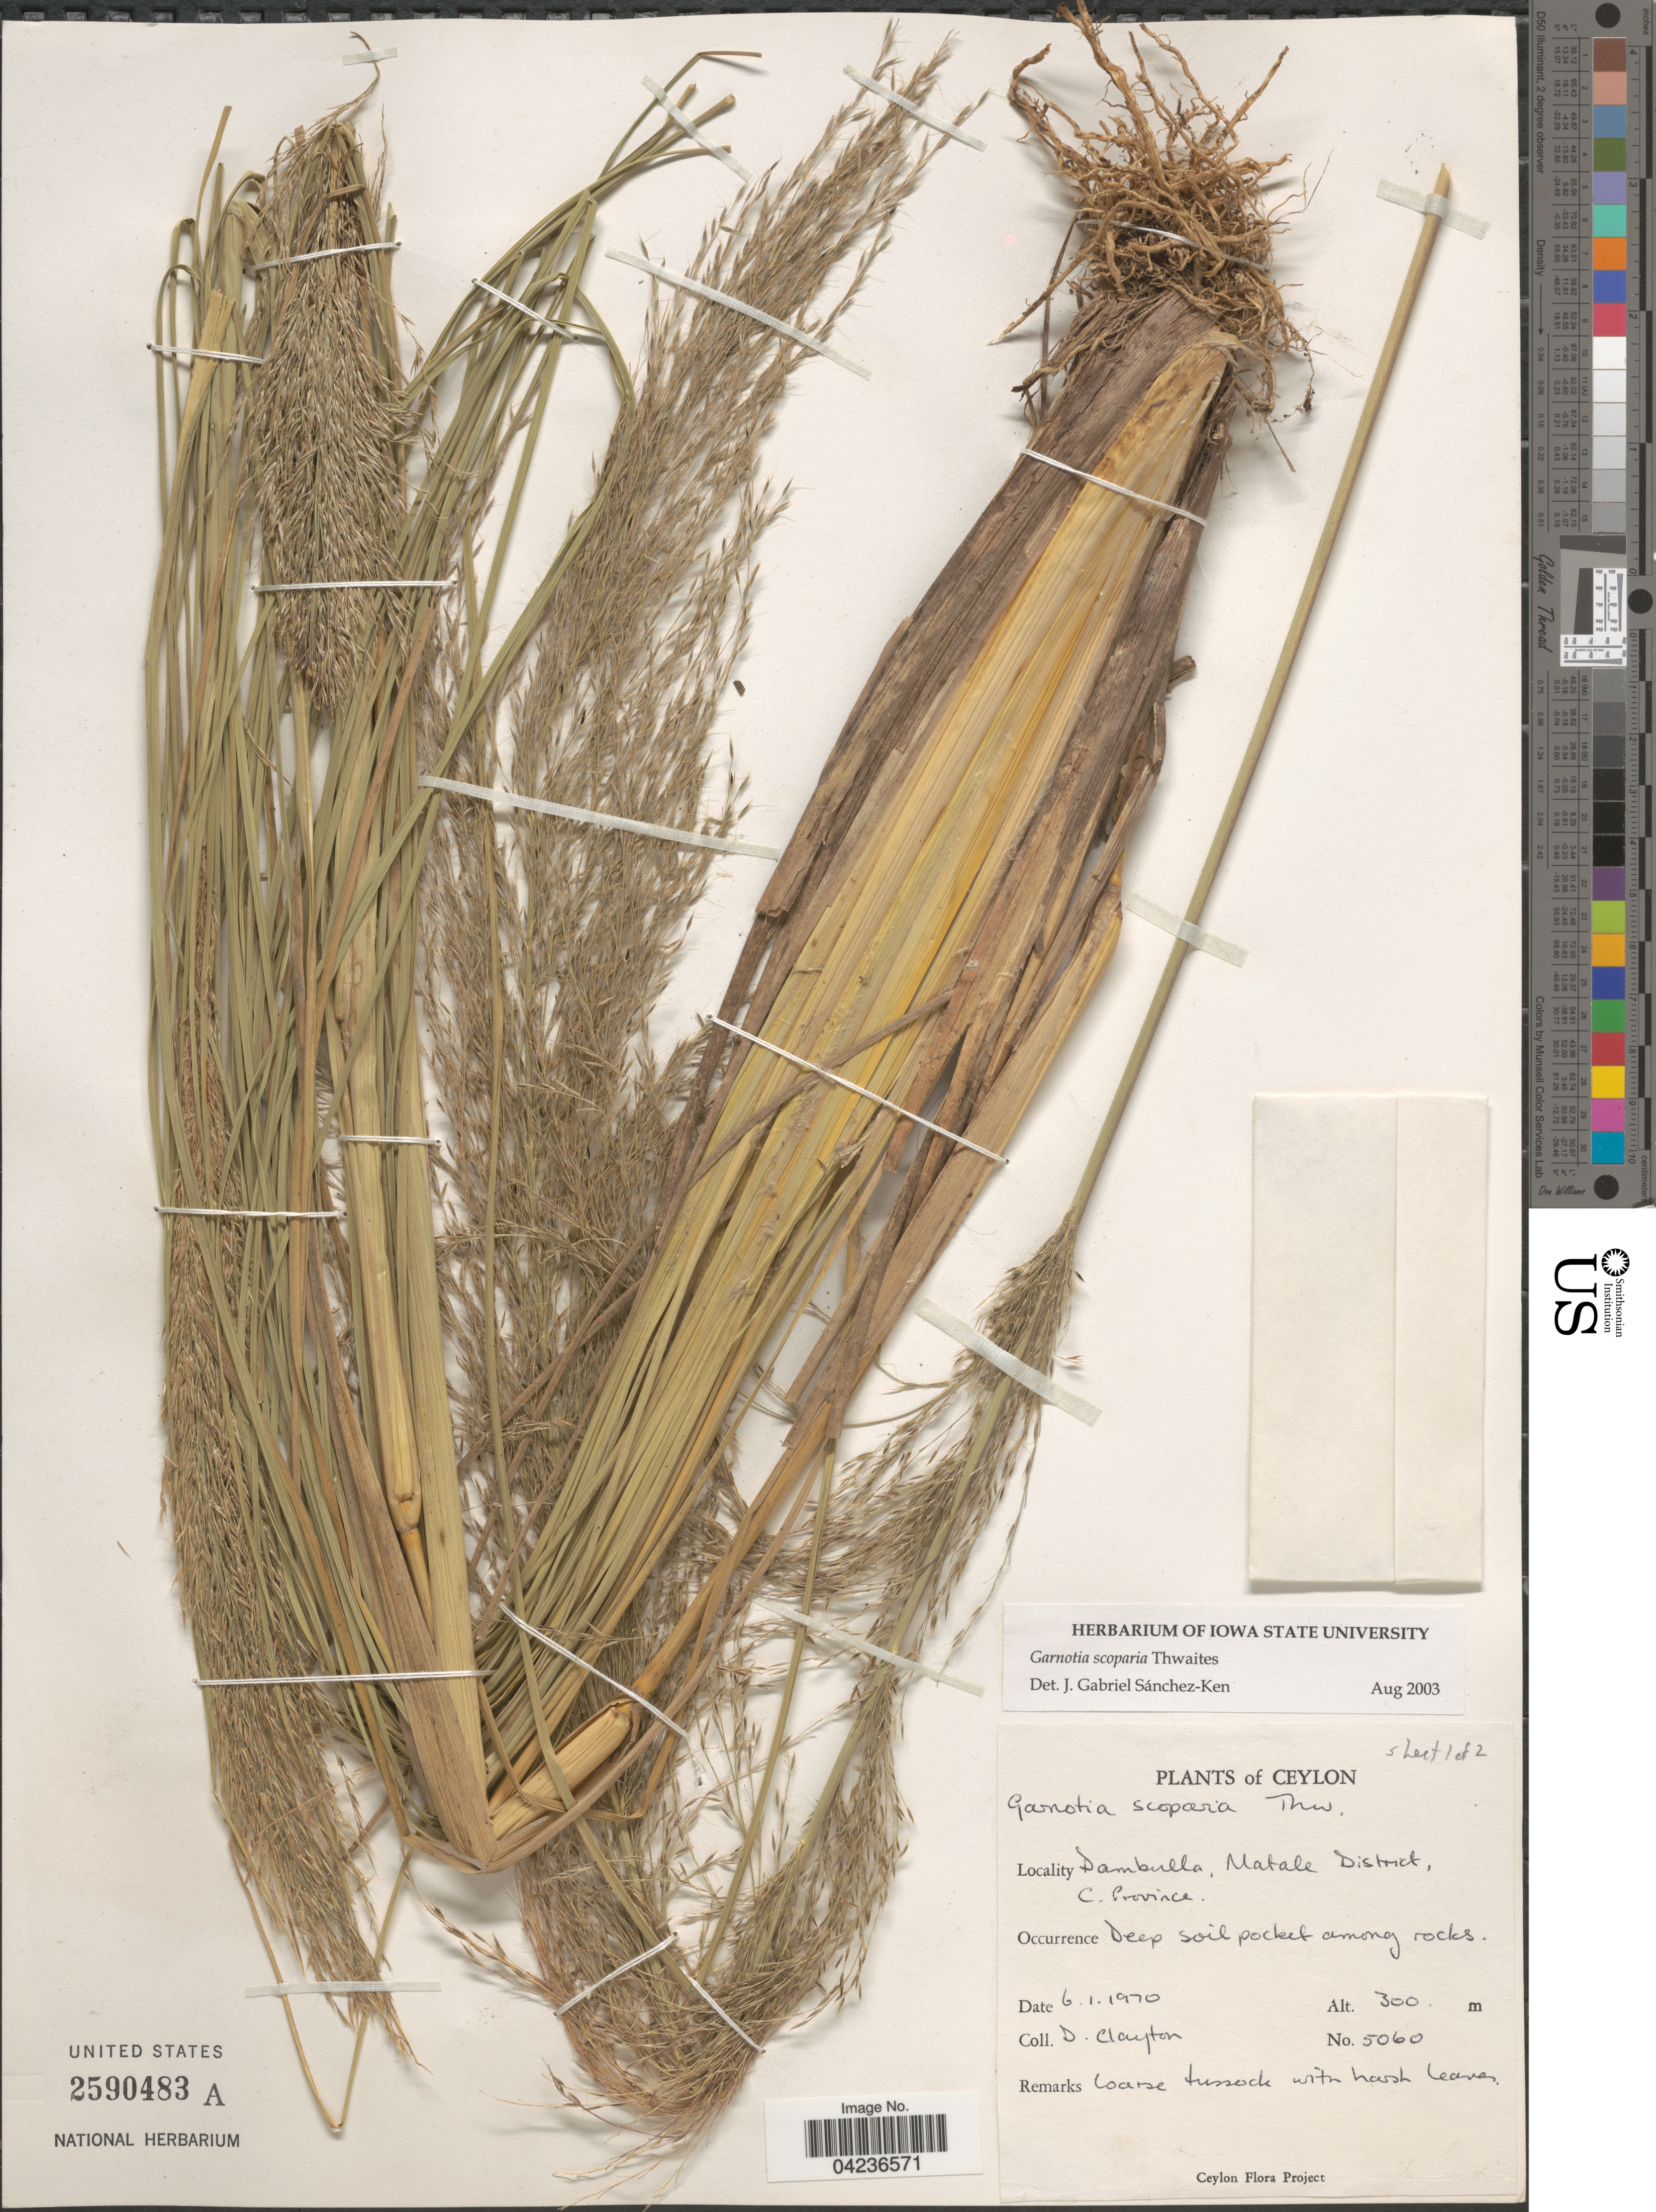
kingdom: Plantae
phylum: Tracheophyta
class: Liliopsida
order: Poales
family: Poaceae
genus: Garnotia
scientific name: Garnotia scoparia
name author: Thwaites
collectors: D. Clayton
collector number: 5060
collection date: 1970-01-06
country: Sri Lanka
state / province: Central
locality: Ceylon. Dambulla; Matale District, C. Province.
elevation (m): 300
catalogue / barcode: US 2590483A